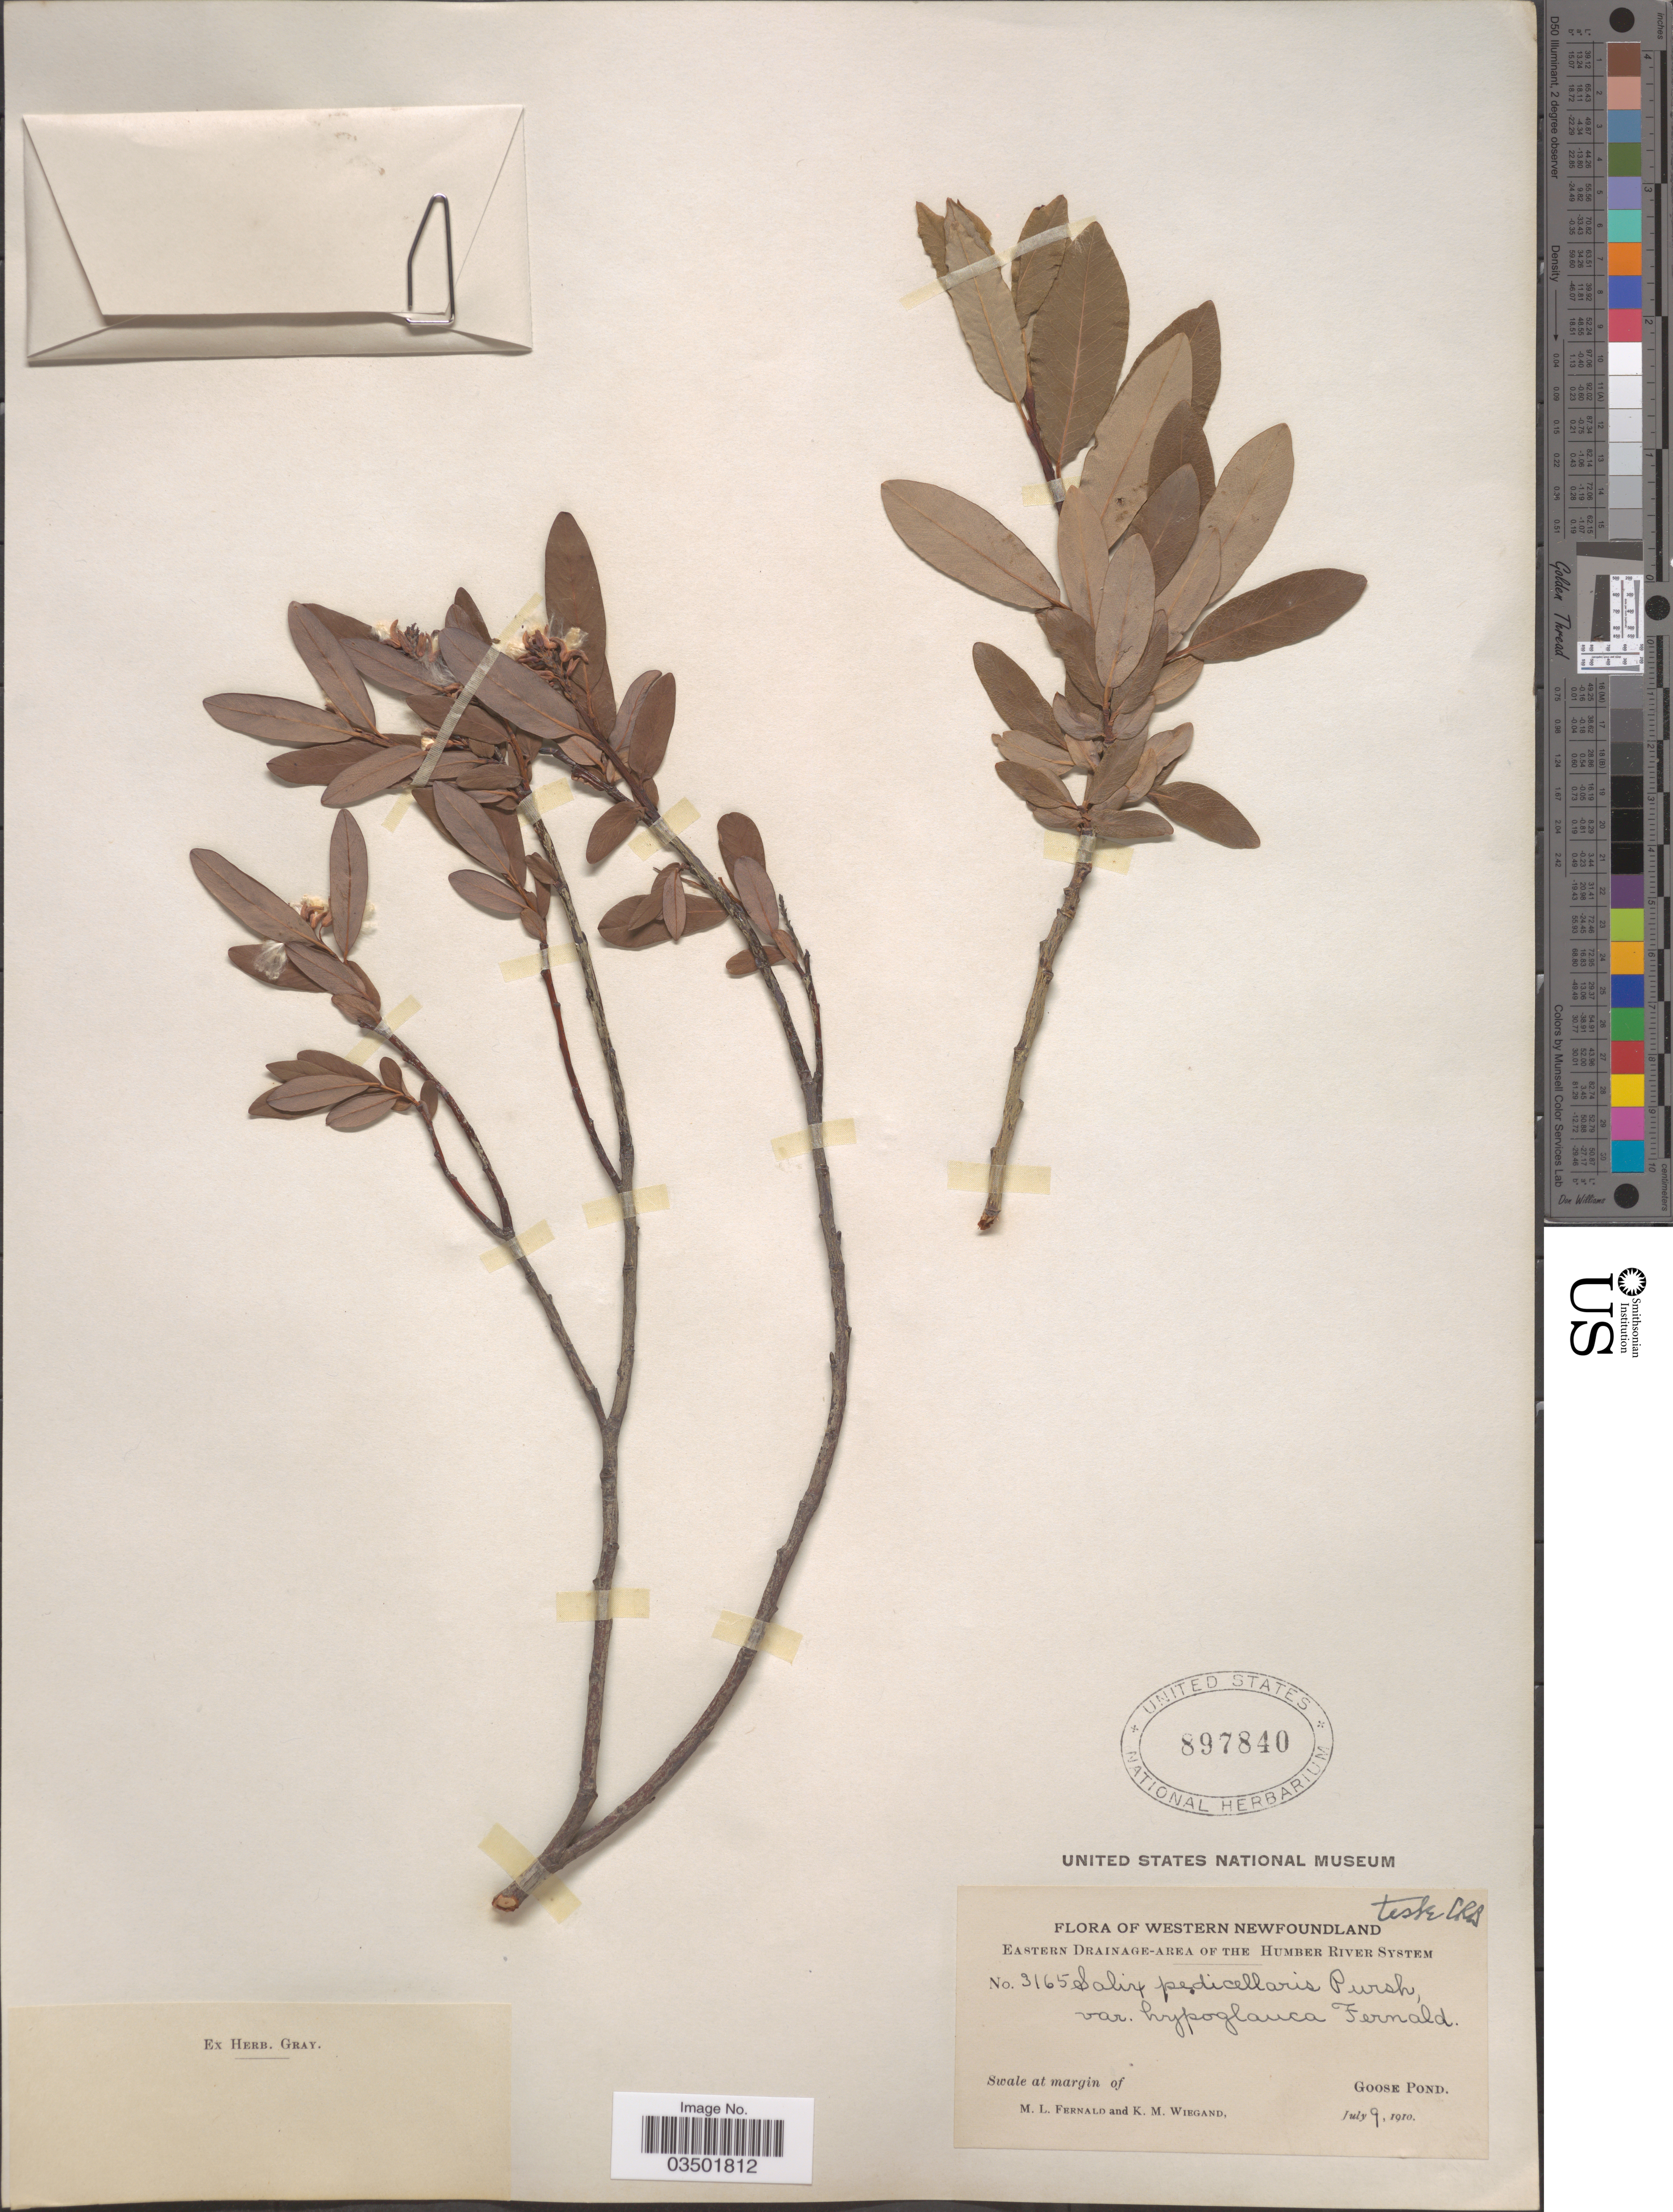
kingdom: Plantae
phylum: Tracheophyta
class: Magnoliopsida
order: Malpighiales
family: Salicaceae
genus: Salix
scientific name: Salix pedicellaris var. hypoglauca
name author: Fernald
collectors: M. L. Fernald & K. M. Wiegand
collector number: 3165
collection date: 1910-07-09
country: Canada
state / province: Newfoundland and Labrador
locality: Western Newfoundland. Eastern Drainage-Area of The Humber River System. Swale at margin of Goose Pond.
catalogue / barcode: US 897840